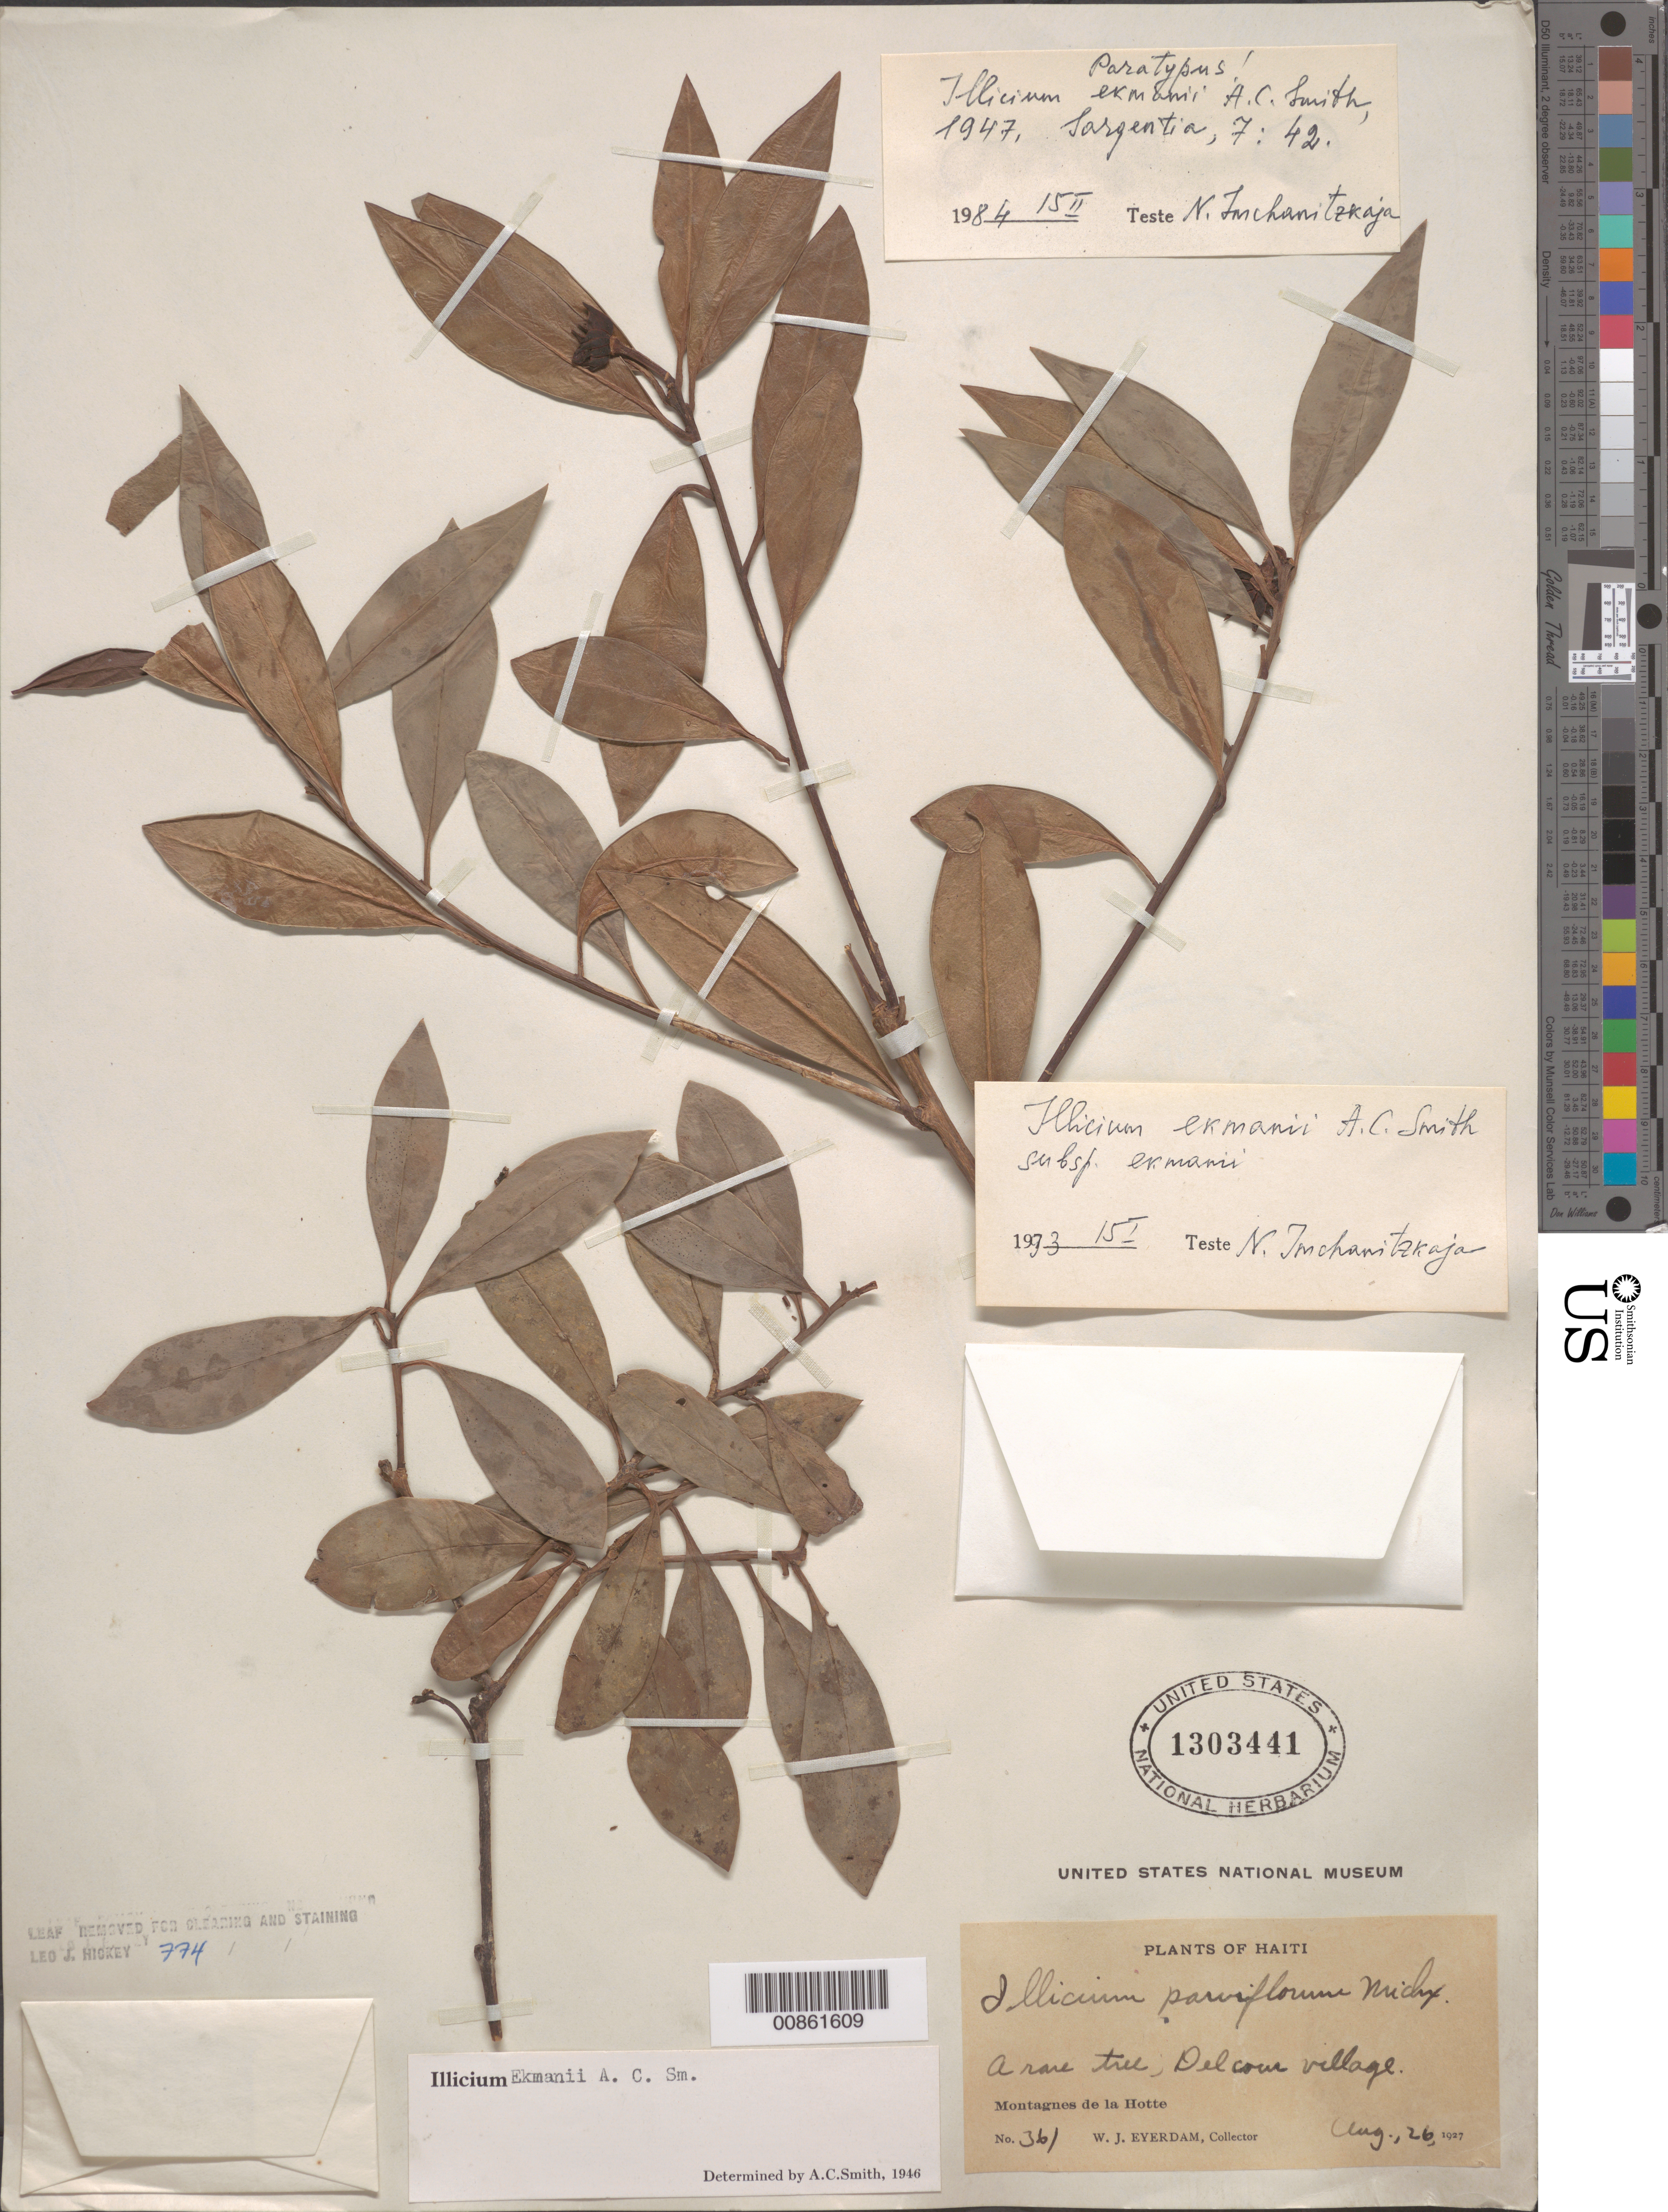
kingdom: Plantae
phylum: Tracheophyta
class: Magnoliopsida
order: Austrobaileyales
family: Schisandraceae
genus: Illicium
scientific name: Illicium ekmanii subsp. ekmanii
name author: A.C. Sm.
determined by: Imchanitzkaja, N.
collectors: W. J. Eyerdam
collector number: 361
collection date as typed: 26 Aug 1927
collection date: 1927-08-26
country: Haiti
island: Hispaniola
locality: Montagnes de la Hotte. Delcour village.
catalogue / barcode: US 1303441